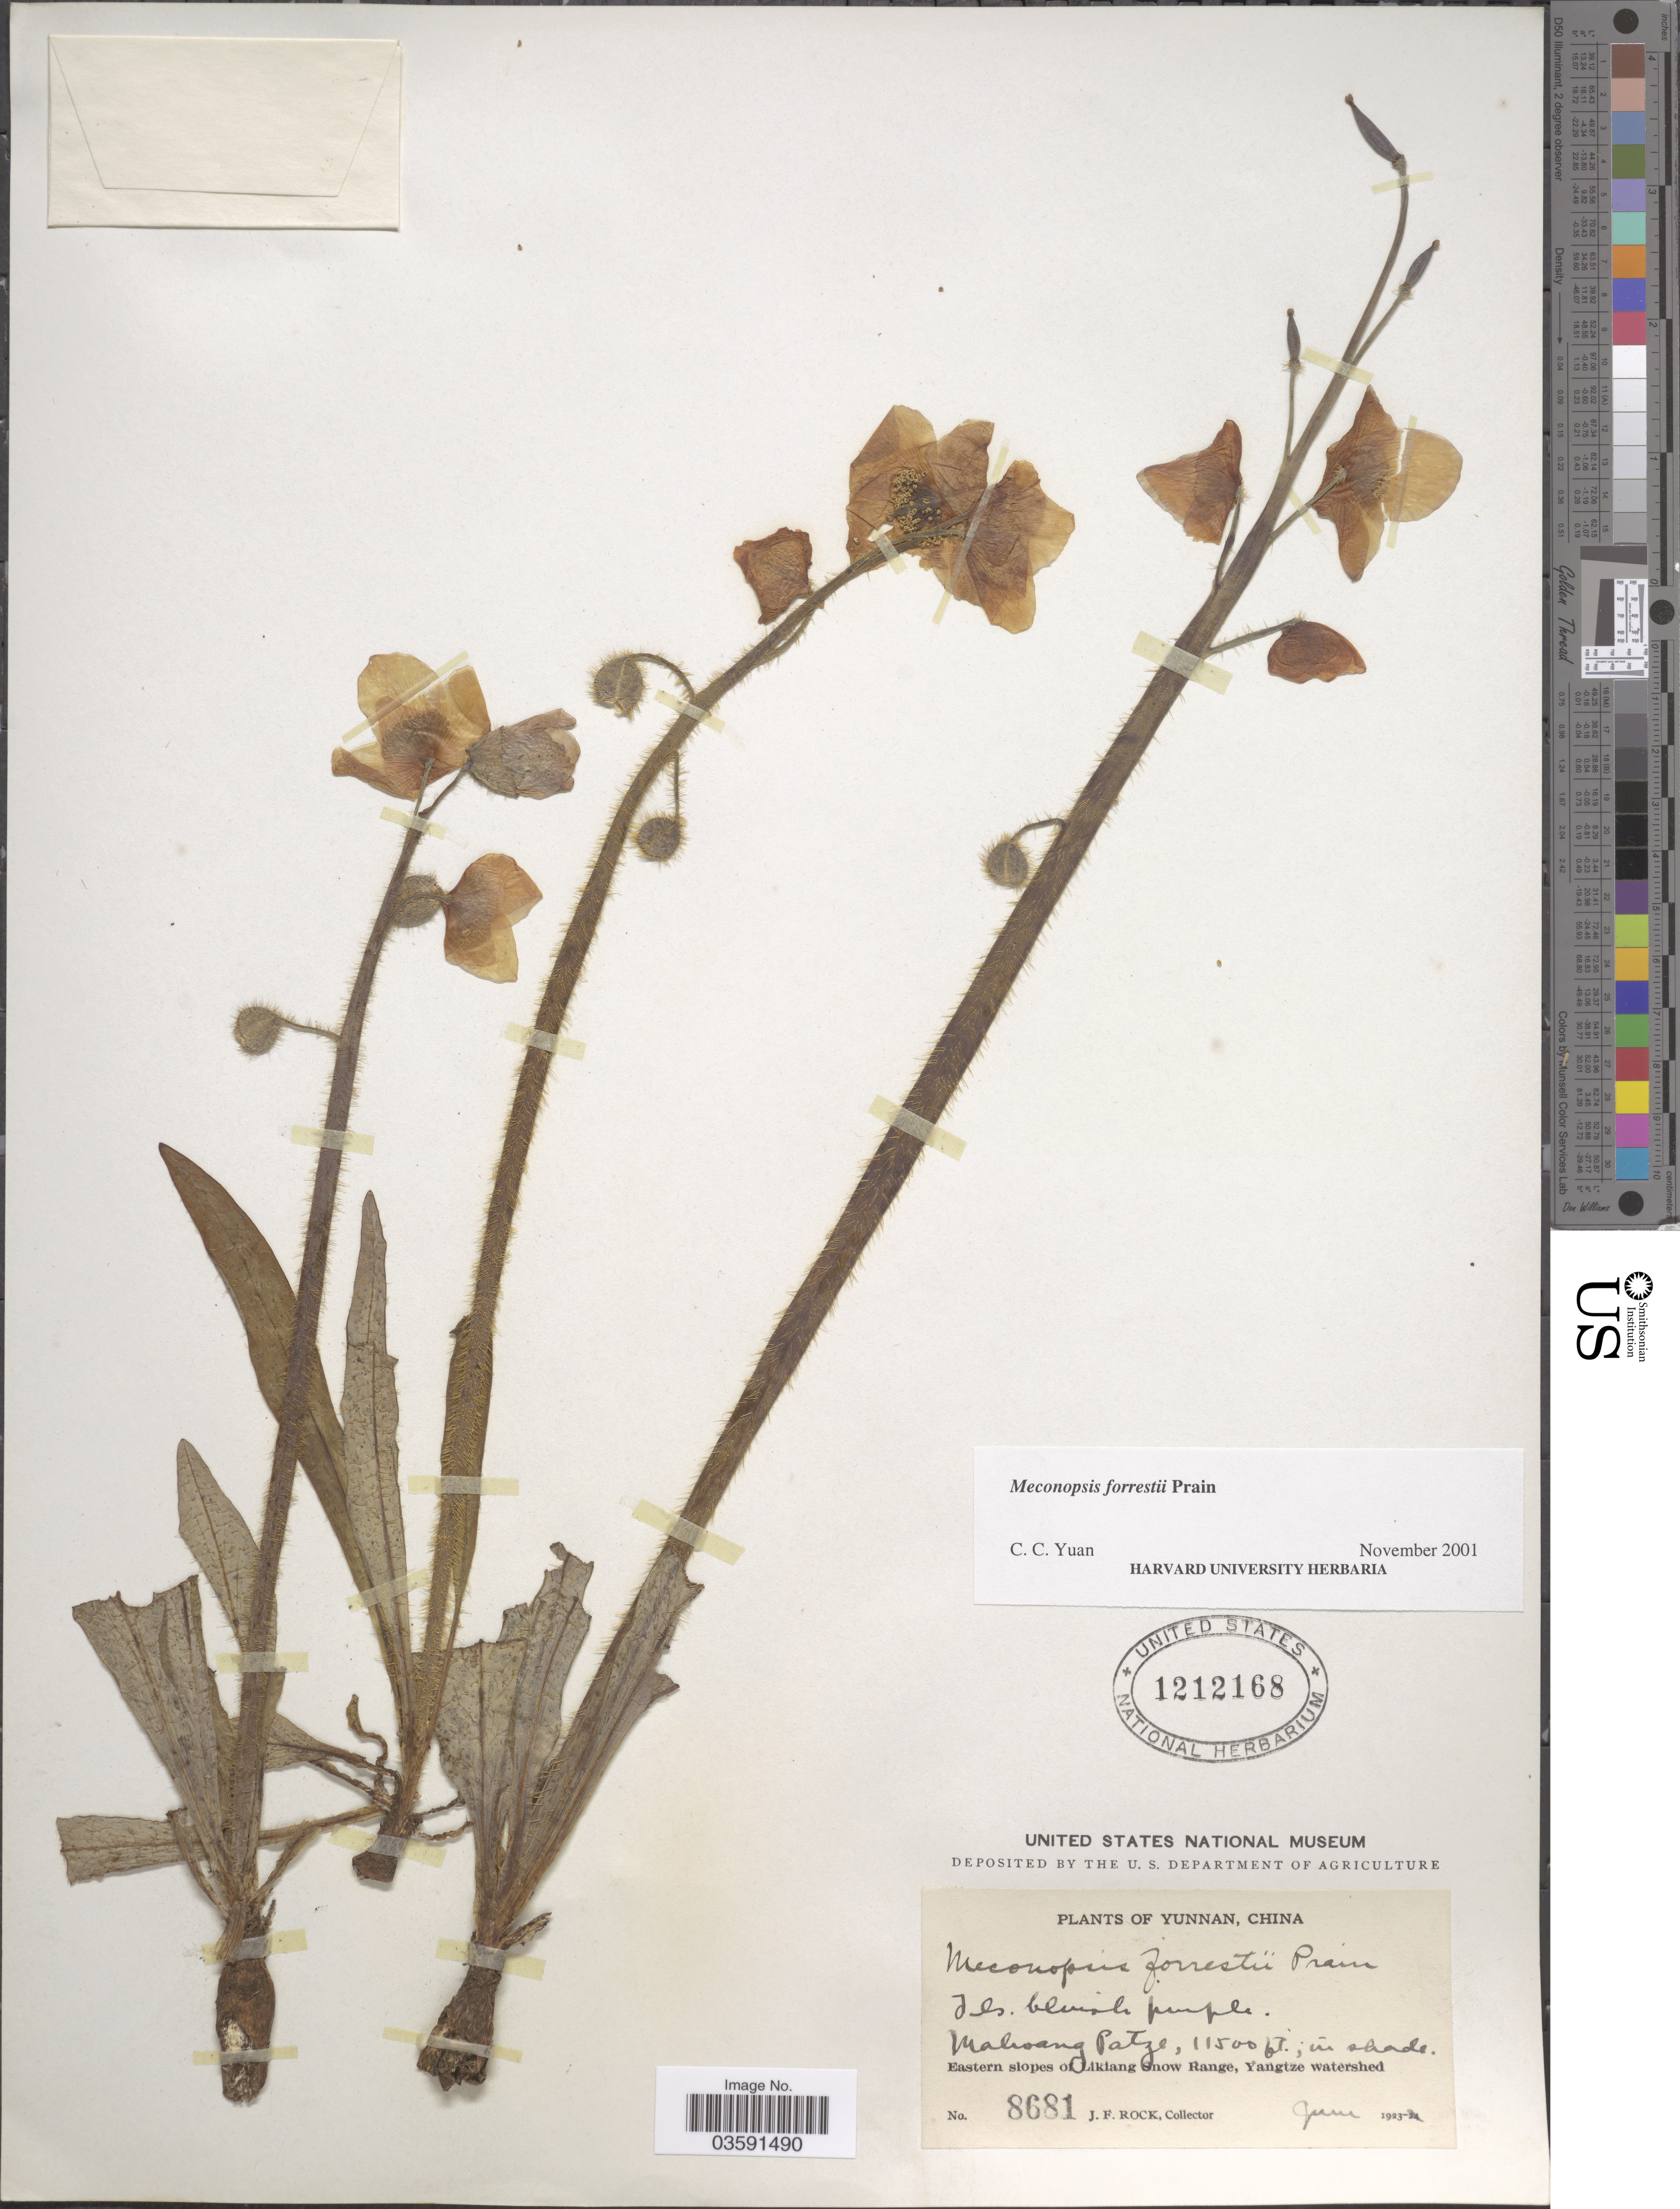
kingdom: Plantae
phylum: Tracheophyta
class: Magnoliopsida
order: Ranunculales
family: Papaveraceae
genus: Meconopsis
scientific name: Meconopsis forrestii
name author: Prain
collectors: J. Rock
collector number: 8681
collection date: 1923-06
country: China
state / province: Yunnan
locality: Mahoang Patze. Eastern slopes of Likiang Snow Range, Yangtze watershed.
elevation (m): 3505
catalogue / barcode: US 1212168